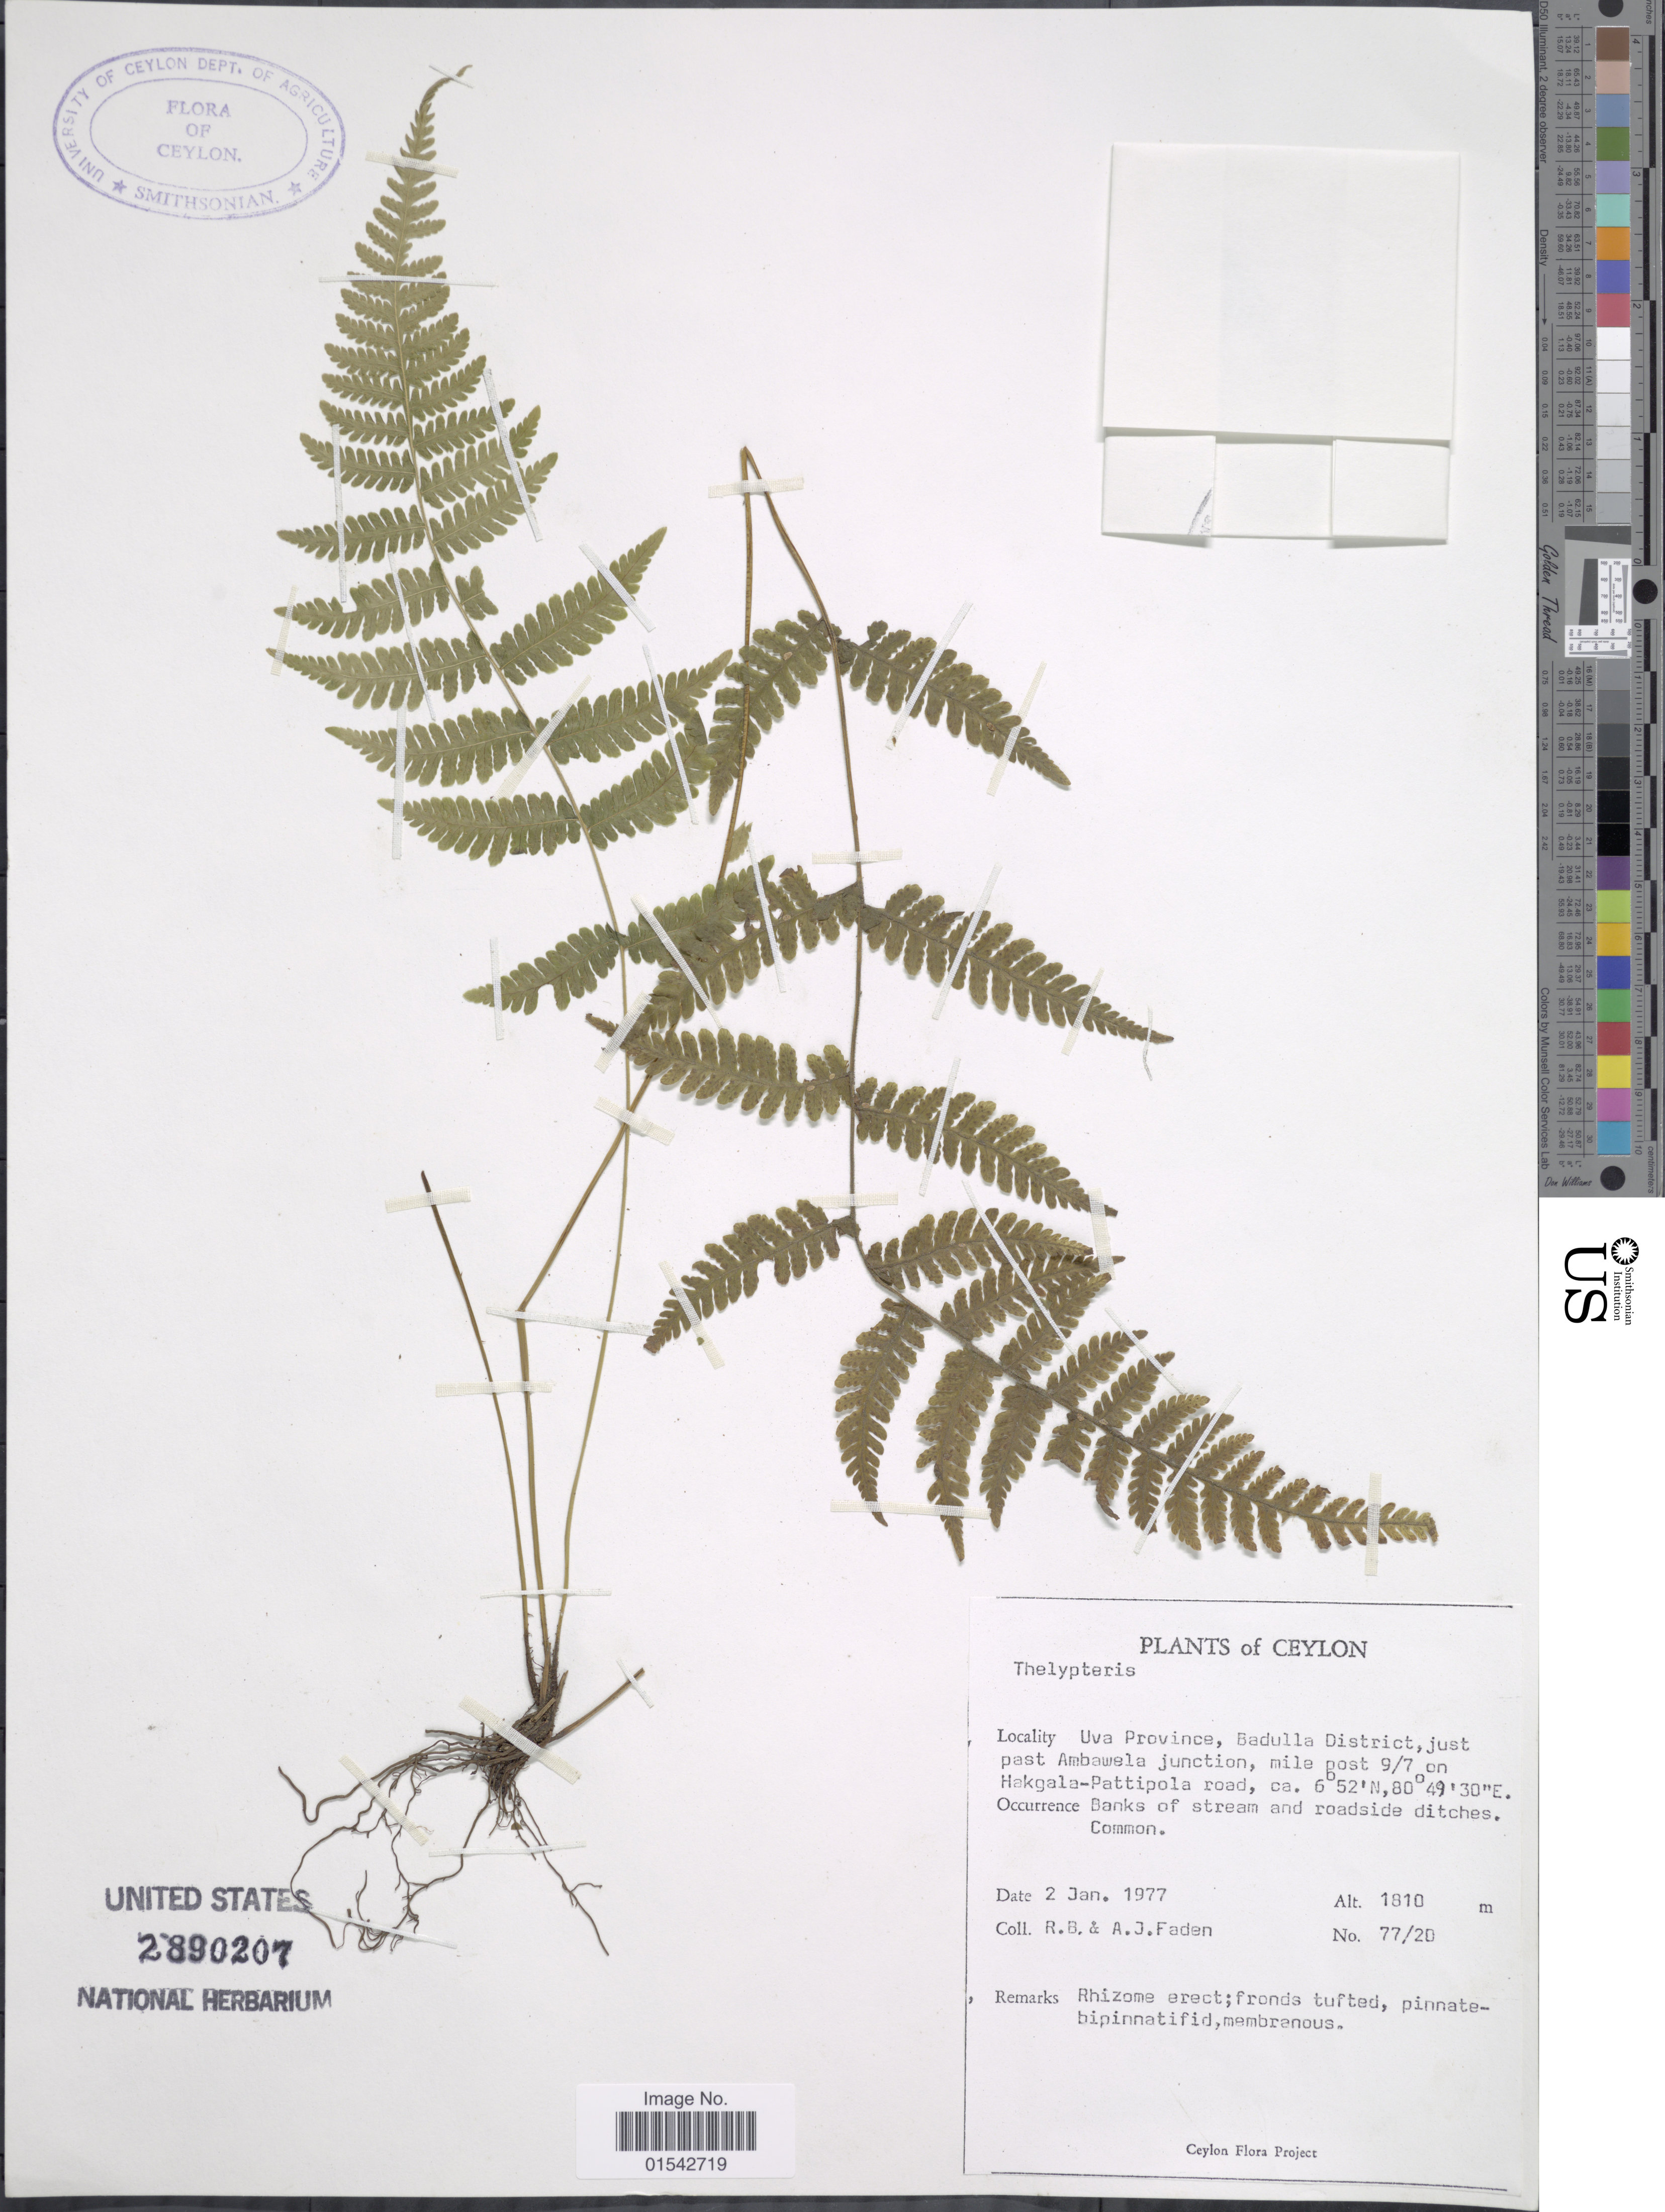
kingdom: Plantae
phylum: Tracheophyta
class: Polypodiopsida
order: Polypodiales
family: Thelypteridaceae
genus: Cyclosorus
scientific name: Cyclosorus sp.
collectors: R. B. Faden & A. J. Faden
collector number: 77/20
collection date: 1977-01-02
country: Sri Lanka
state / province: Uva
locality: Ceylon, Uva Province, Badulla District, just past Ambawela junction, mile post 9/7 on Hakgala-Pattipola road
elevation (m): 1810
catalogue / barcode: US 2890207